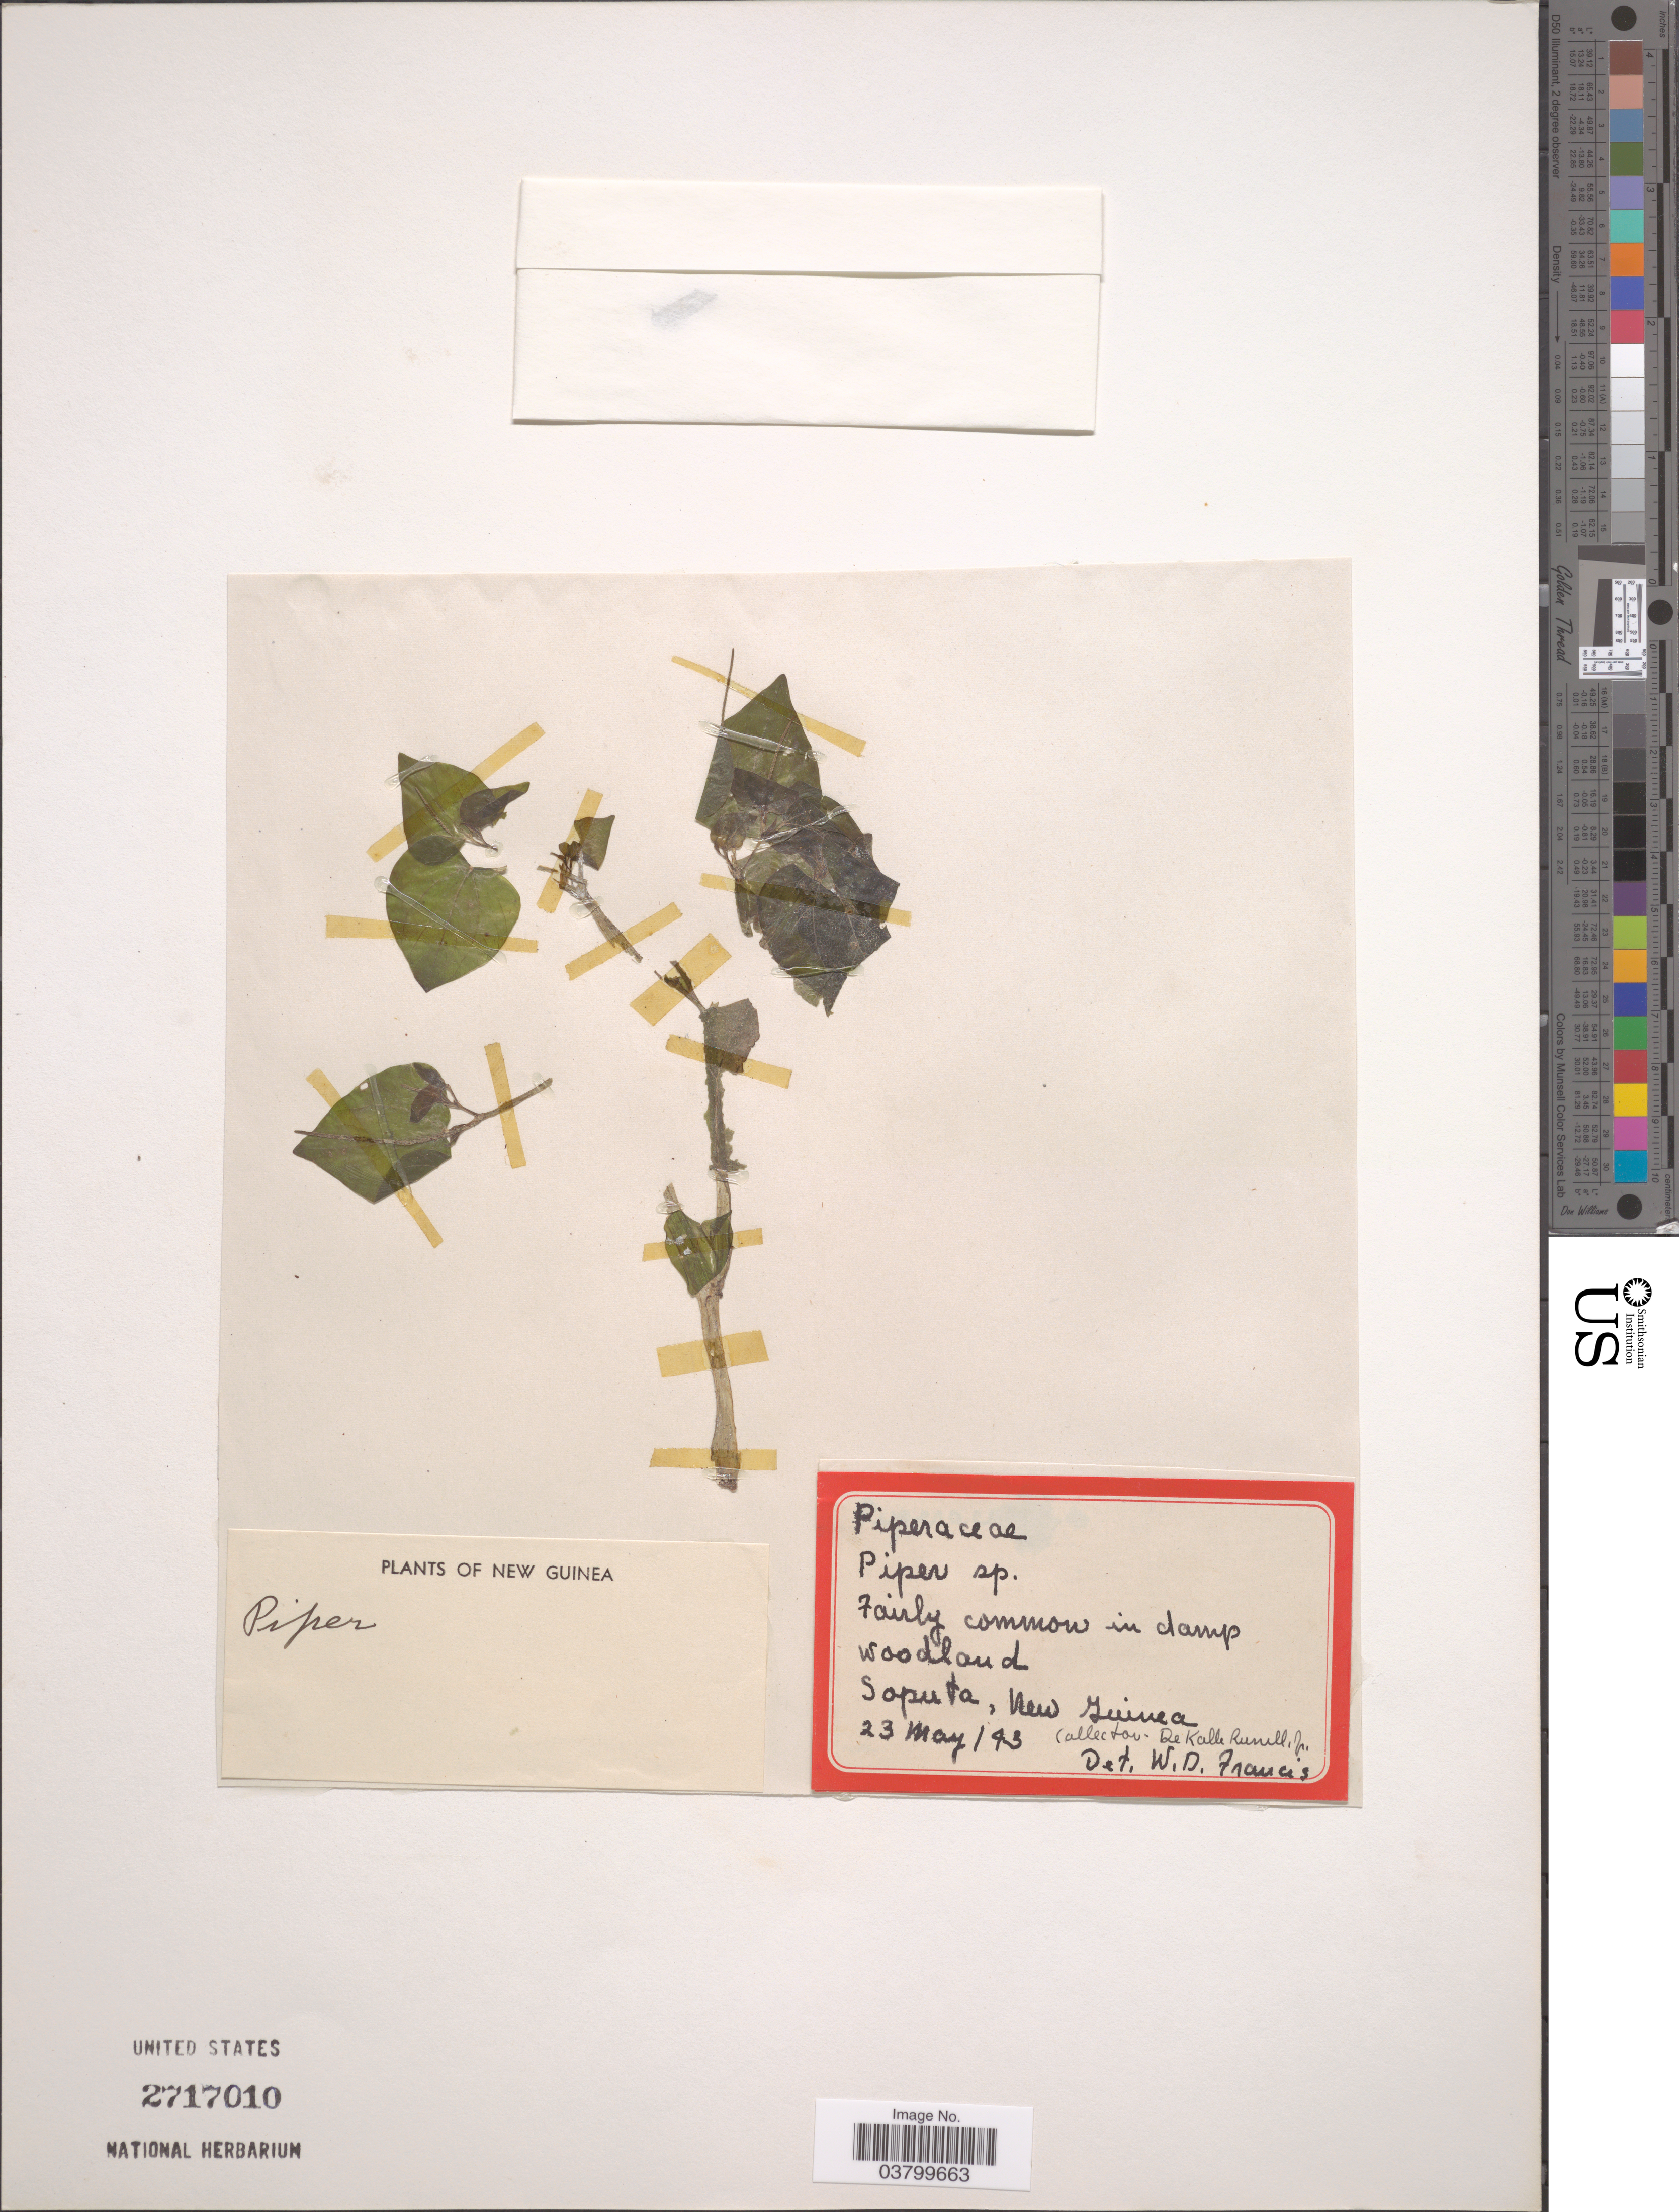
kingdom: Plantae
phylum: Tracheophyta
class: Magnoliopsida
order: Piperales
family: Piperaceae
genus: Peperomia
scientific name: Peperomia pellucida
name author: (L.) Kunth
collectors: D. K. Russell Jr.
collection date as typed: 23 May 143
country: Papua New Guinea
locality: Soputa, New Guinea.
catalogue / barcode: US 2717010